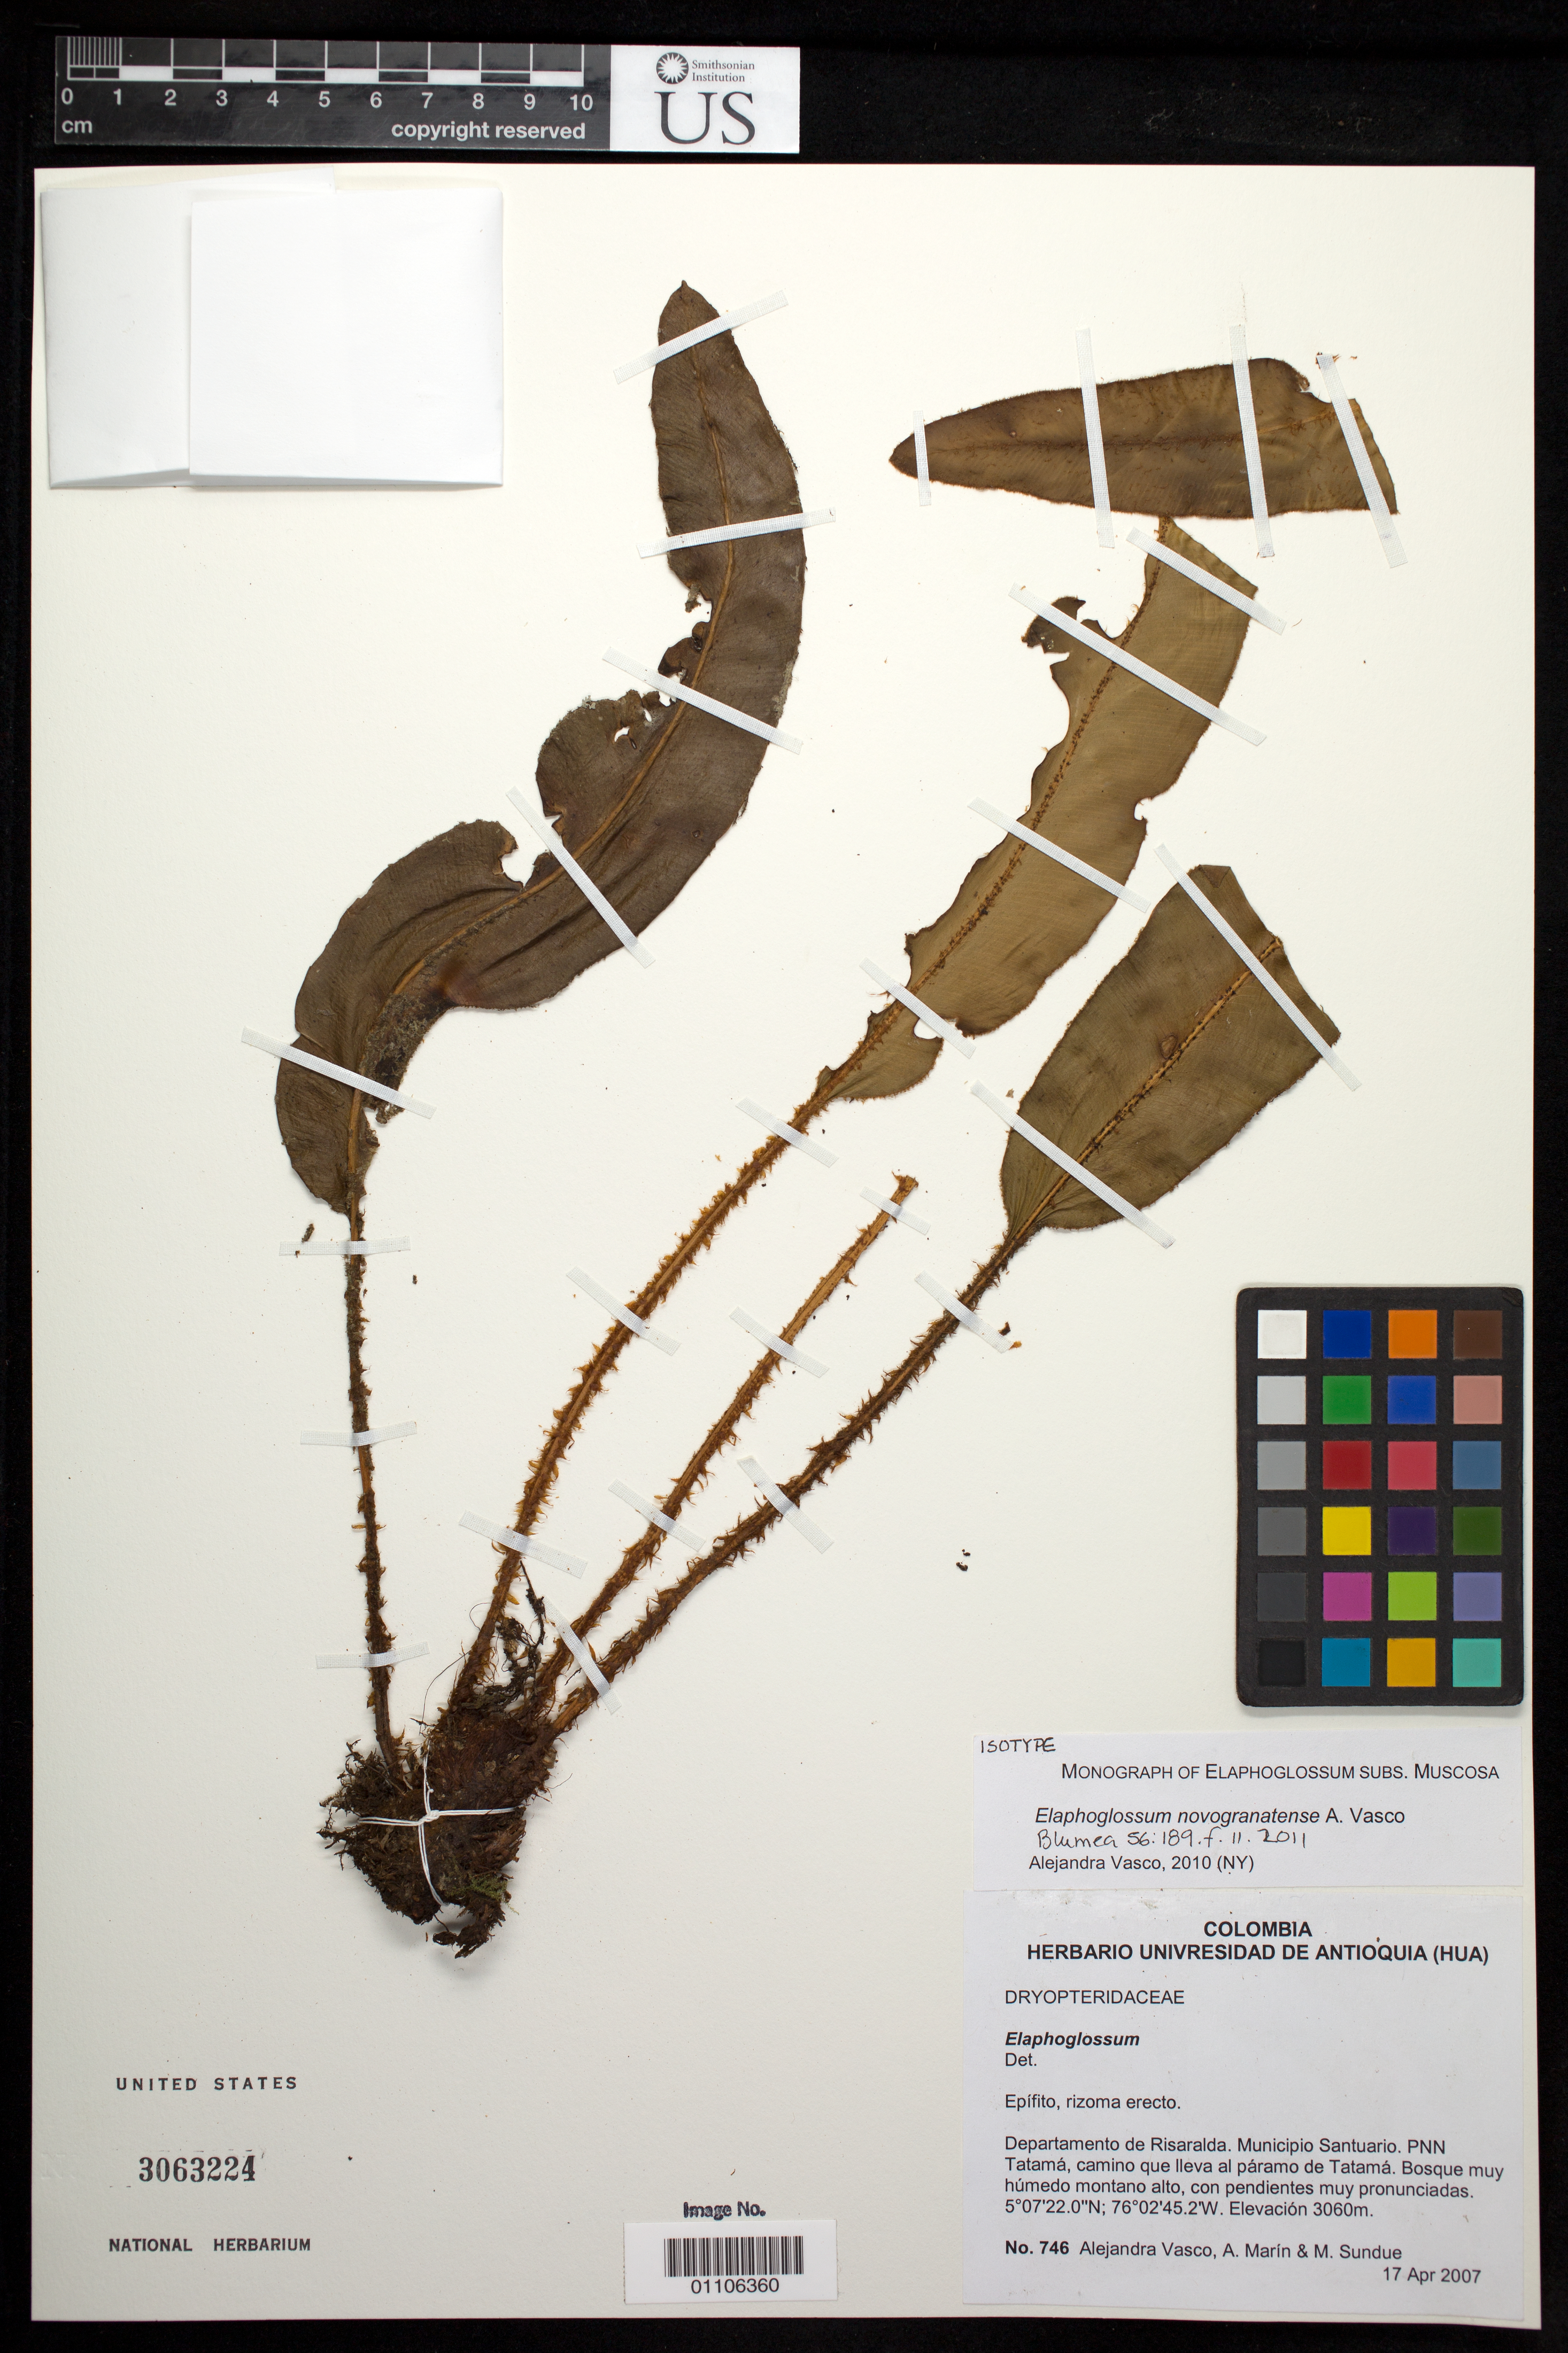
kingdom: Plantae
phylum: Tracheophyta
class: Polypodiopsida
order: Polypodiales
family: Dryopteridaceae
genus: Elaphoglossum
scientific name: Elaphoglossum novogranatense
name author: A. Vasco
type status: Isotype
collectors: A. Vasco, A. Marín & M. Sundue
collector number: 746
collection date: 2007-04-17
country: Colombia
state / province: Risaralda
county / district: Santuario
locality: Departamento de Risaralda, Municipio Santuario. PNN Tatamá, camino que lleva al páramo de Tatamá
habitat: Bosque muy humedo montano alto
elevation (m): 3060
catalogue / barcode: US 3063224